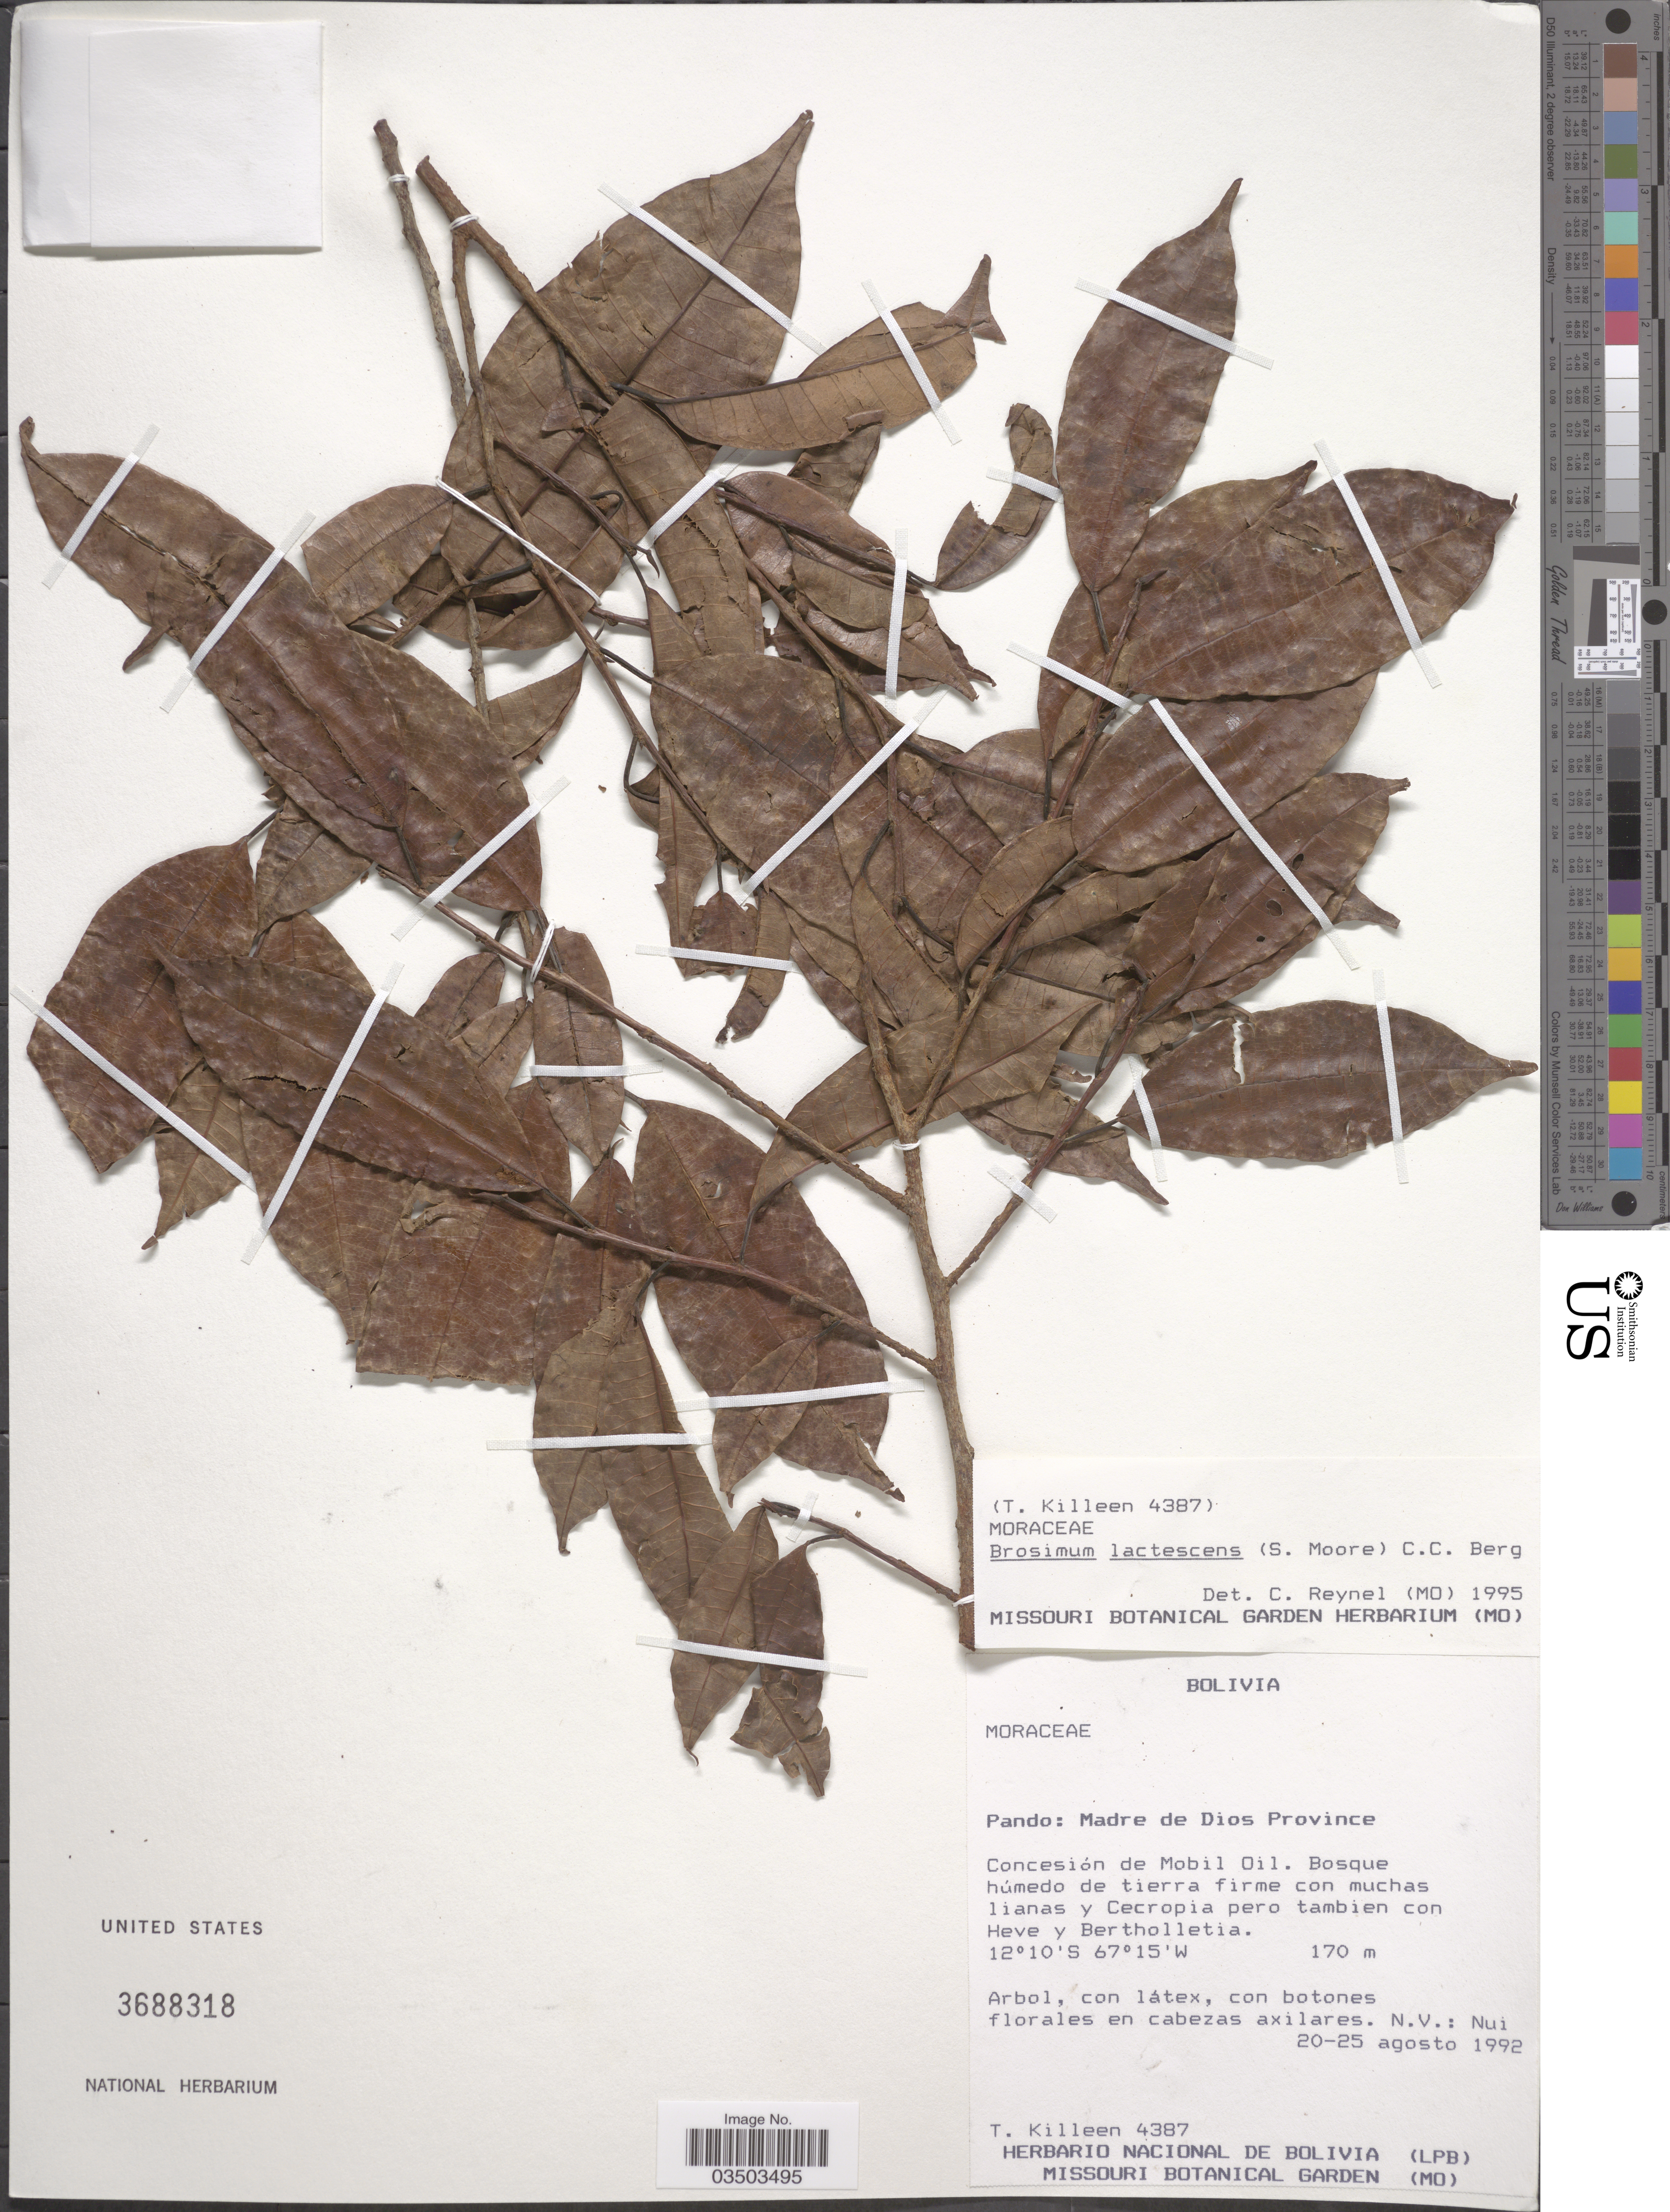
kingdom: Plantae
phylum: Tracheophyta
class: Magnoliopsida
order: Rosales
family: Moraceae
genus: Brosimum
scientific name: Brosimum lactescens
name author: (S. Moore) C.C. Berg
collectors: T. J. Killeen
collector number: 4387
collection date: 1992-08-20/1992-08-25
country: Bolivia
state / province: Pando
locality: Madre de Dios Province. Concesión de Mobil Oil.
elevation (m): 170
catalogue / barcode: US 3688318